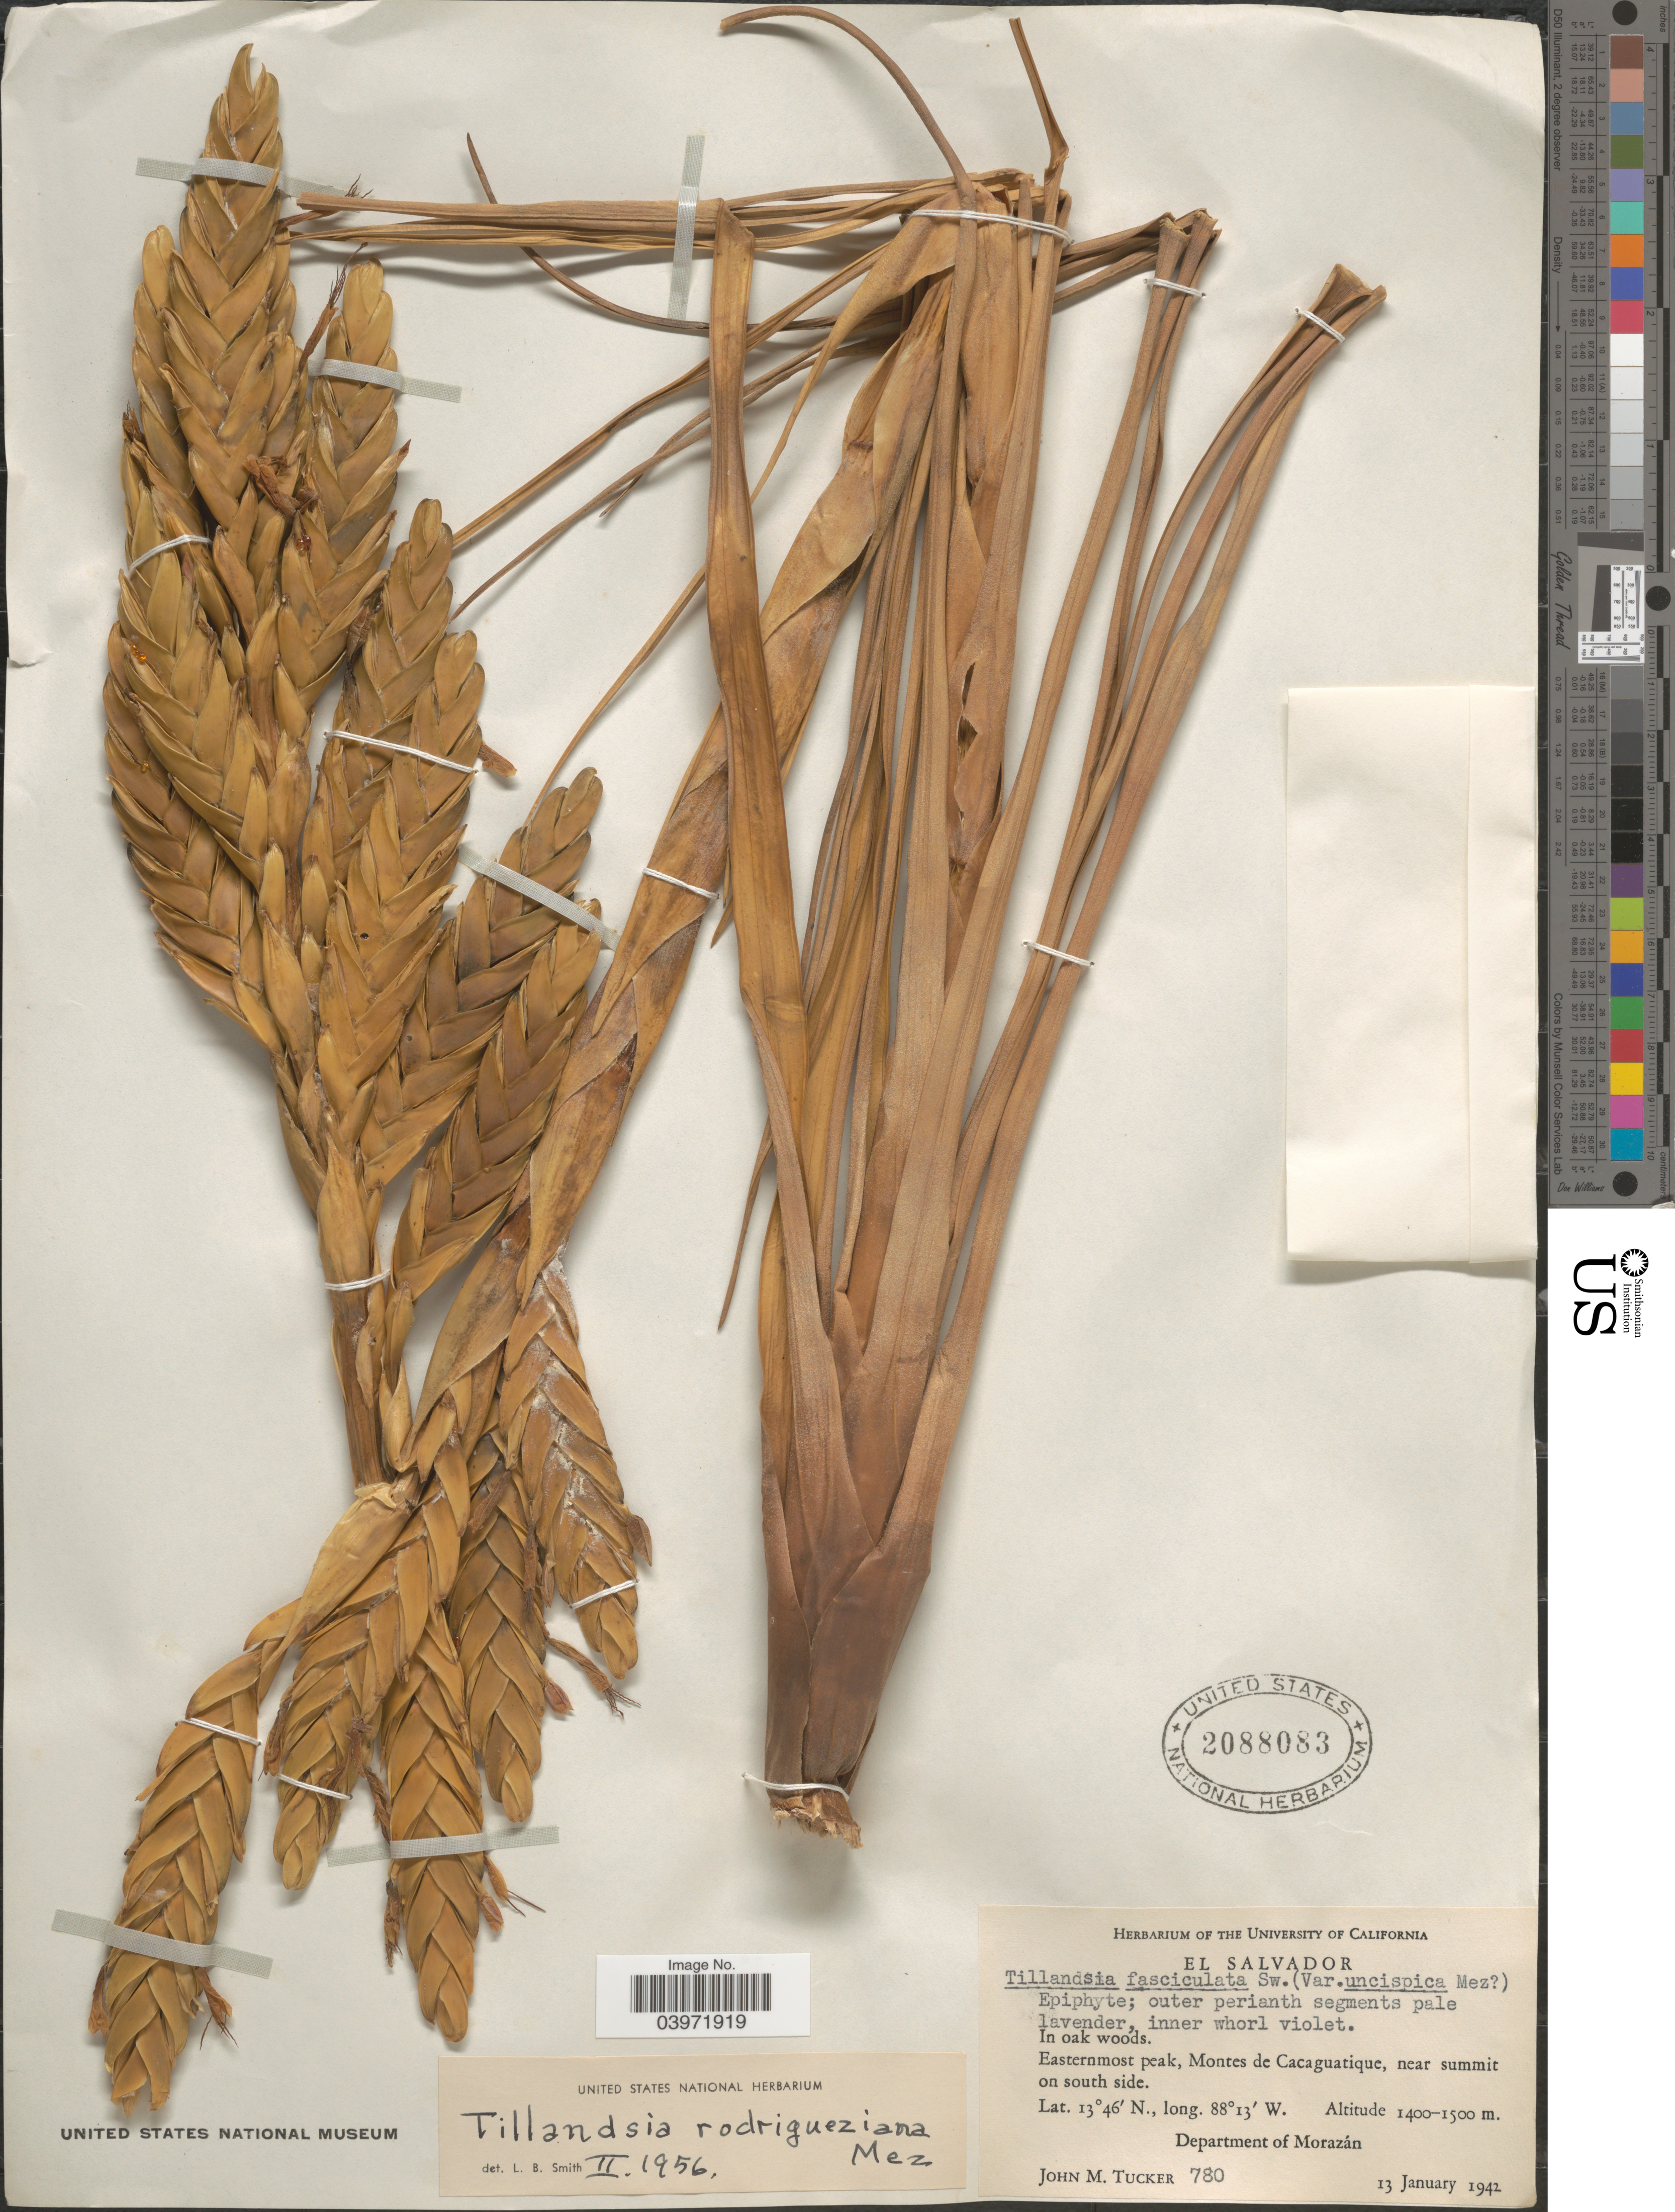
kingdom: Plantae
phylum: Tracheophyta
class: Liliopsida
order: Poales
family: Bromeliaceae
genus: Tillandsia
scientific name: Tillandsia rodrigueziana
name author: Mez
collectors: J. M. Tucker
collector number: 780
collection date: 1942-01-13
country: El Salvador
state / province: Morazan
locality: Easternmost peak, Montes de Cacaguatique, near summit on south side. Department of Morazán.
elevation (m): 1400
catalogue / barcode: US 2088083